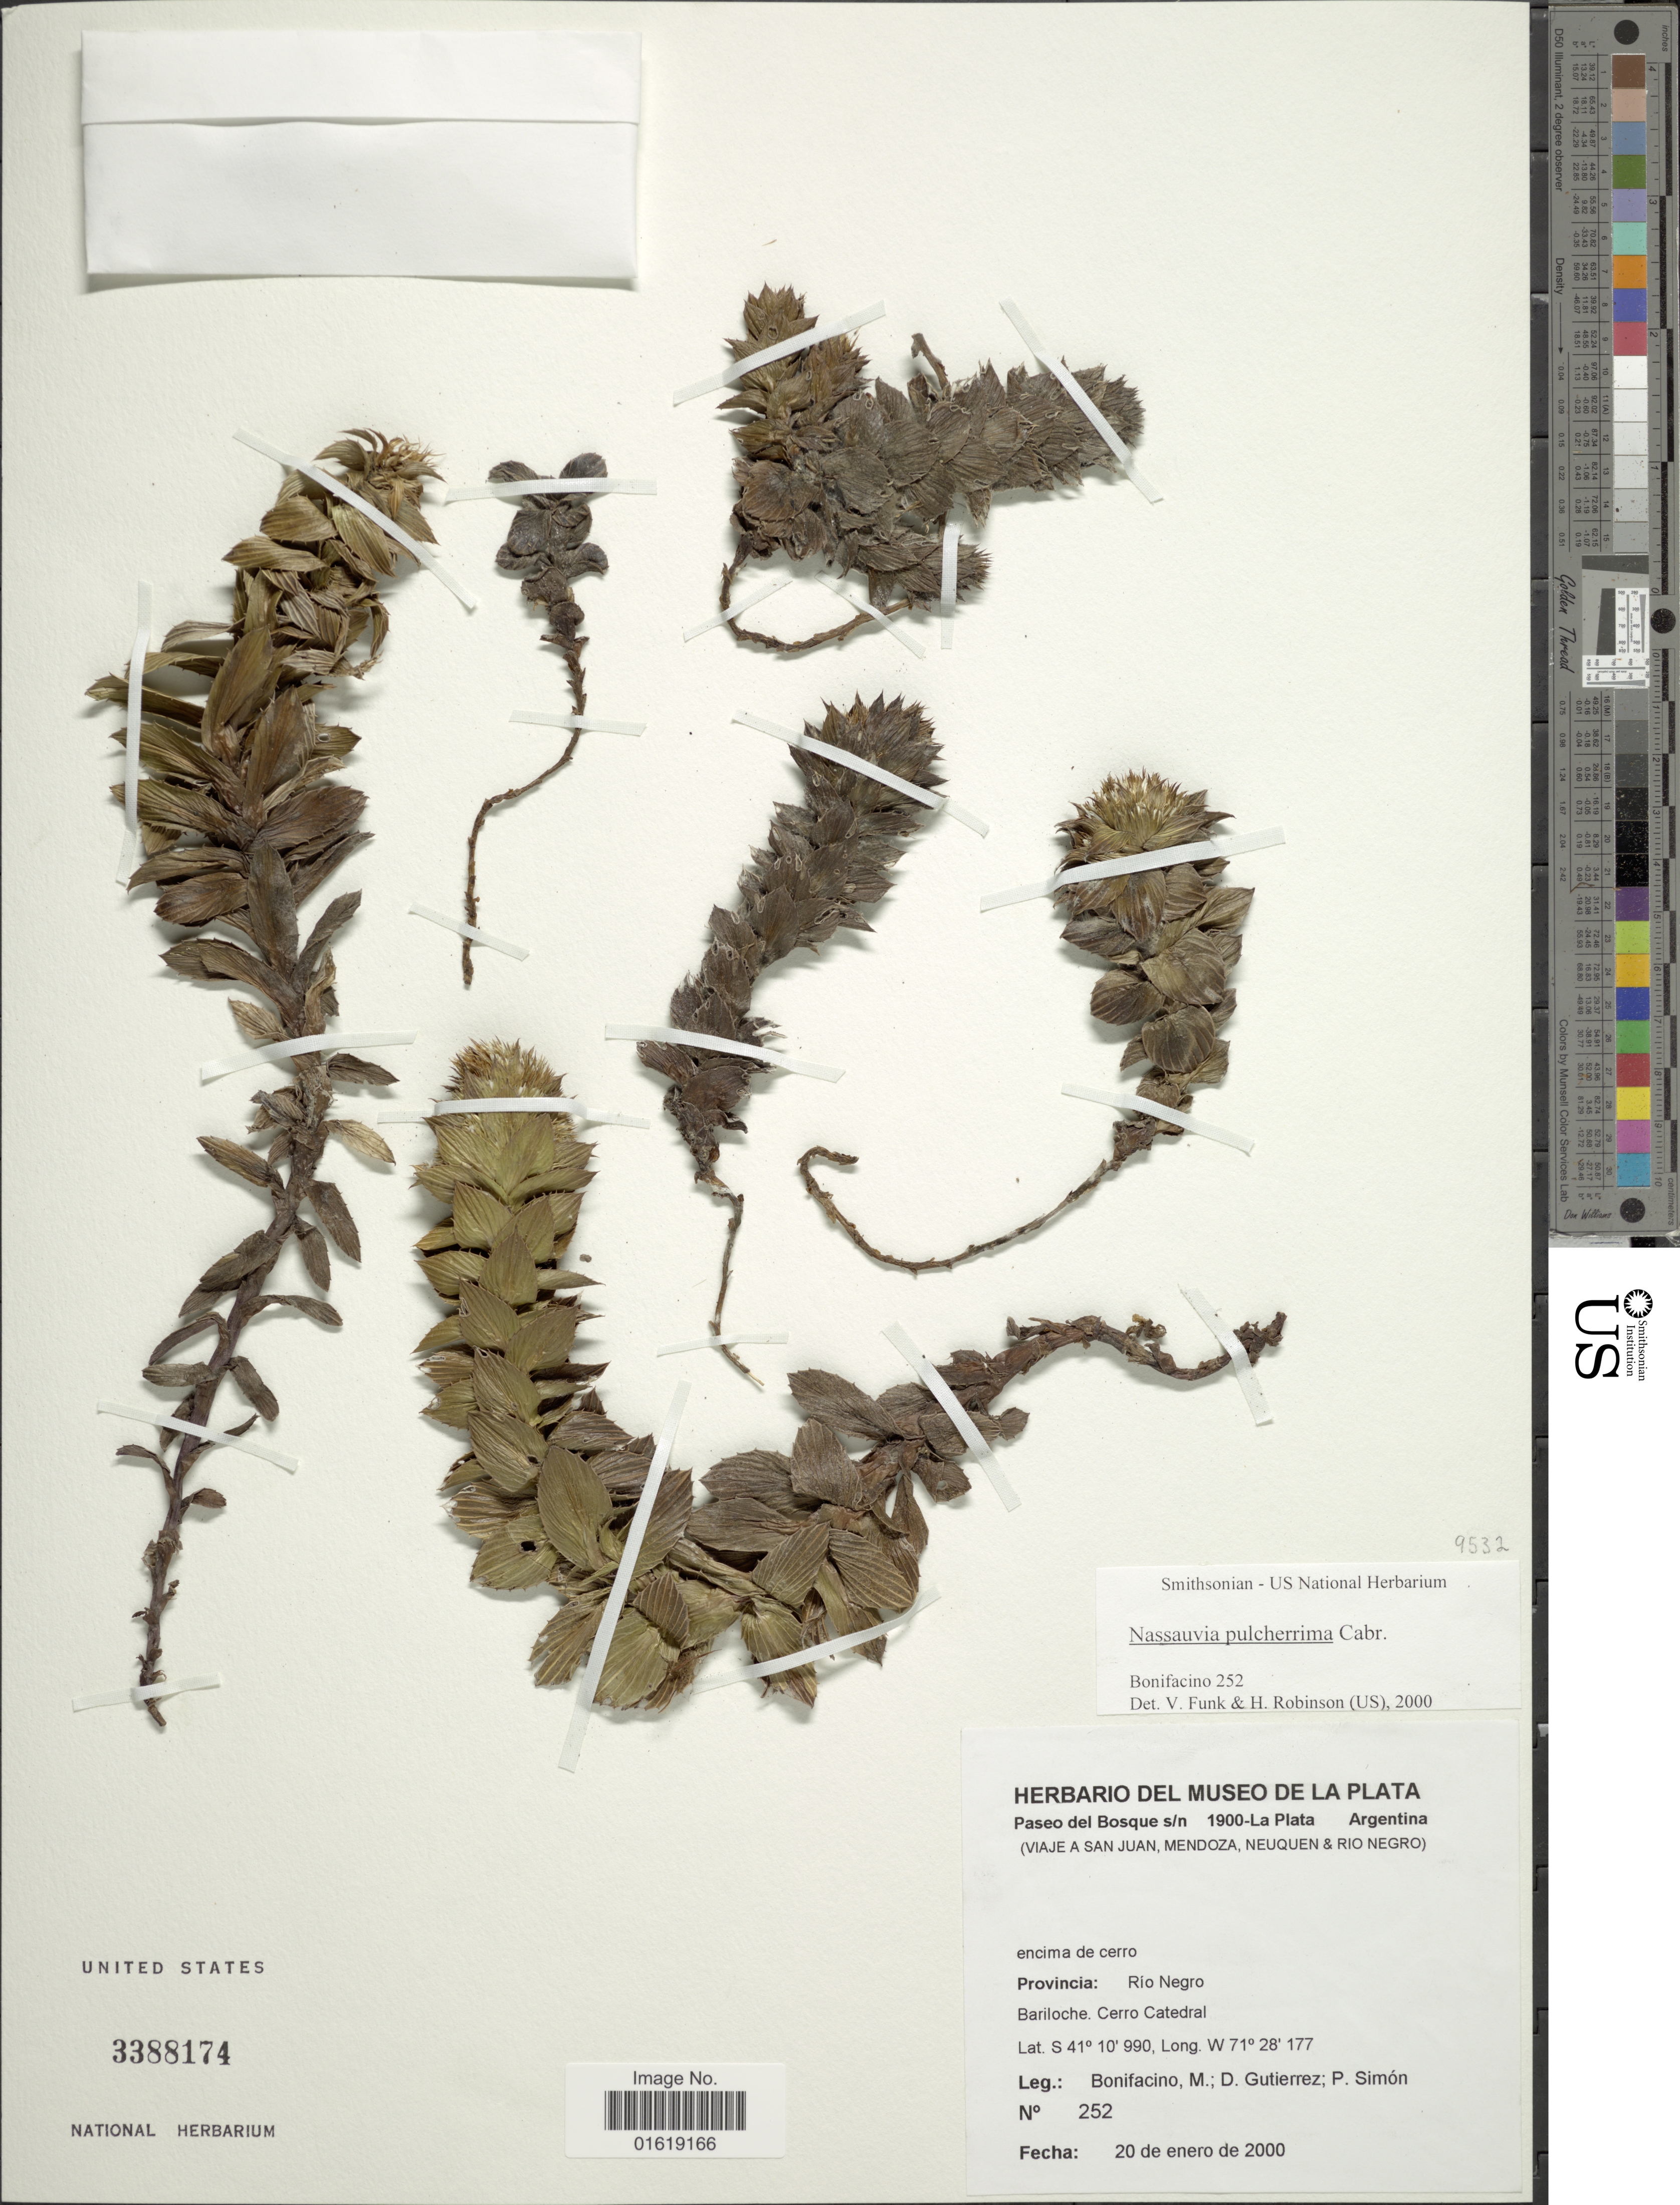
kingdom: Plantae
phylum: Tracheophyta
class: Magnoliopsida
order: Asterales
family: Asteraceae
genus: Nassauvia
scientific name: Nassauvia pulcherrima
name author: Cabrera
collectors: M. Bonifacino, D. G. Gutiérrez & P. Simon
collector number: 0252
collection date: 2000-01-20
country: Argentina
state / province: Rio Negro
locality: Provincia: Rio Negro. Bariloche. Cerro Catedral.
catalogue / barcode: US 3388174